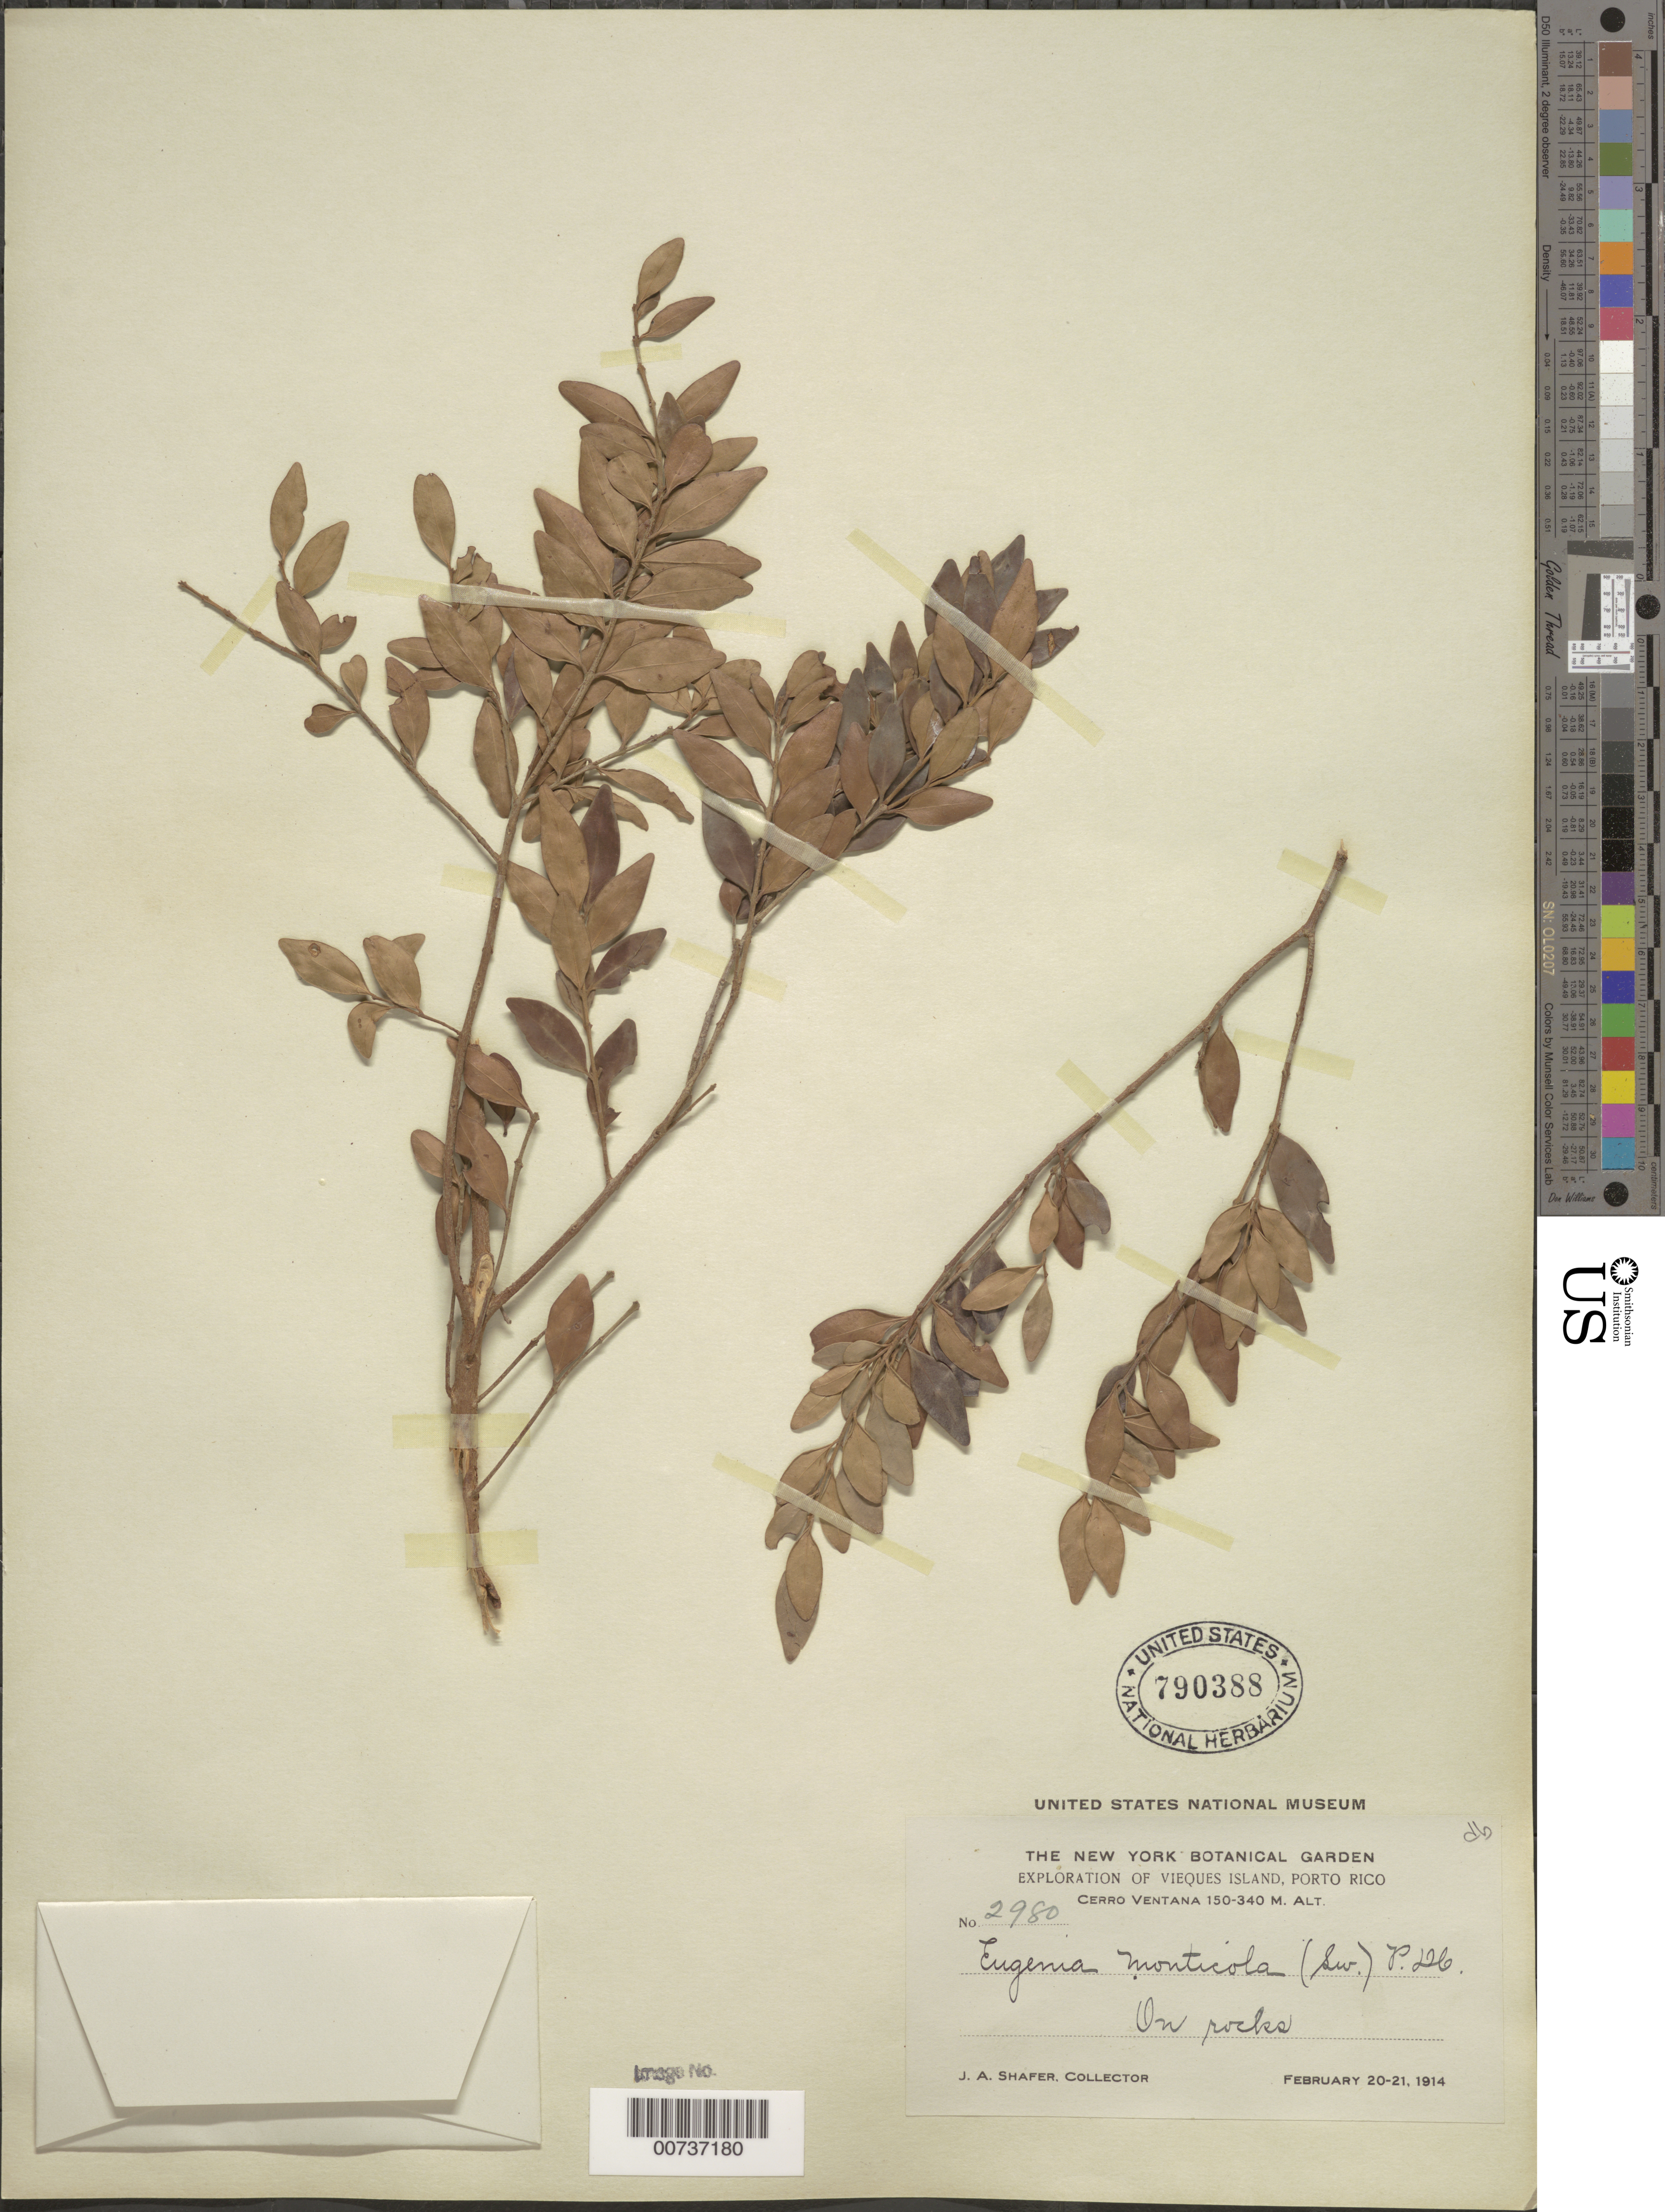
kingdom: Plantae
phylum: Tracheophyta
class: Magnoliopsida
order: Myrtales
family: Myrtaceae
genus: Eugenia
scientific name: Eugenia monticola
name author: (Sw.) DC.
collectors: J. A. Shafer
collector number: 2980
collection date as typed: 20 Feb 1914 to 21 Feb 1914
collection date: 1914-02-20/1914-02-21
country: Puerto Rico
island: Vieques I.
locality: Cerro Ventana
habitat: On rocks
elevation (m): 150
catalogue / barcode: US 790388